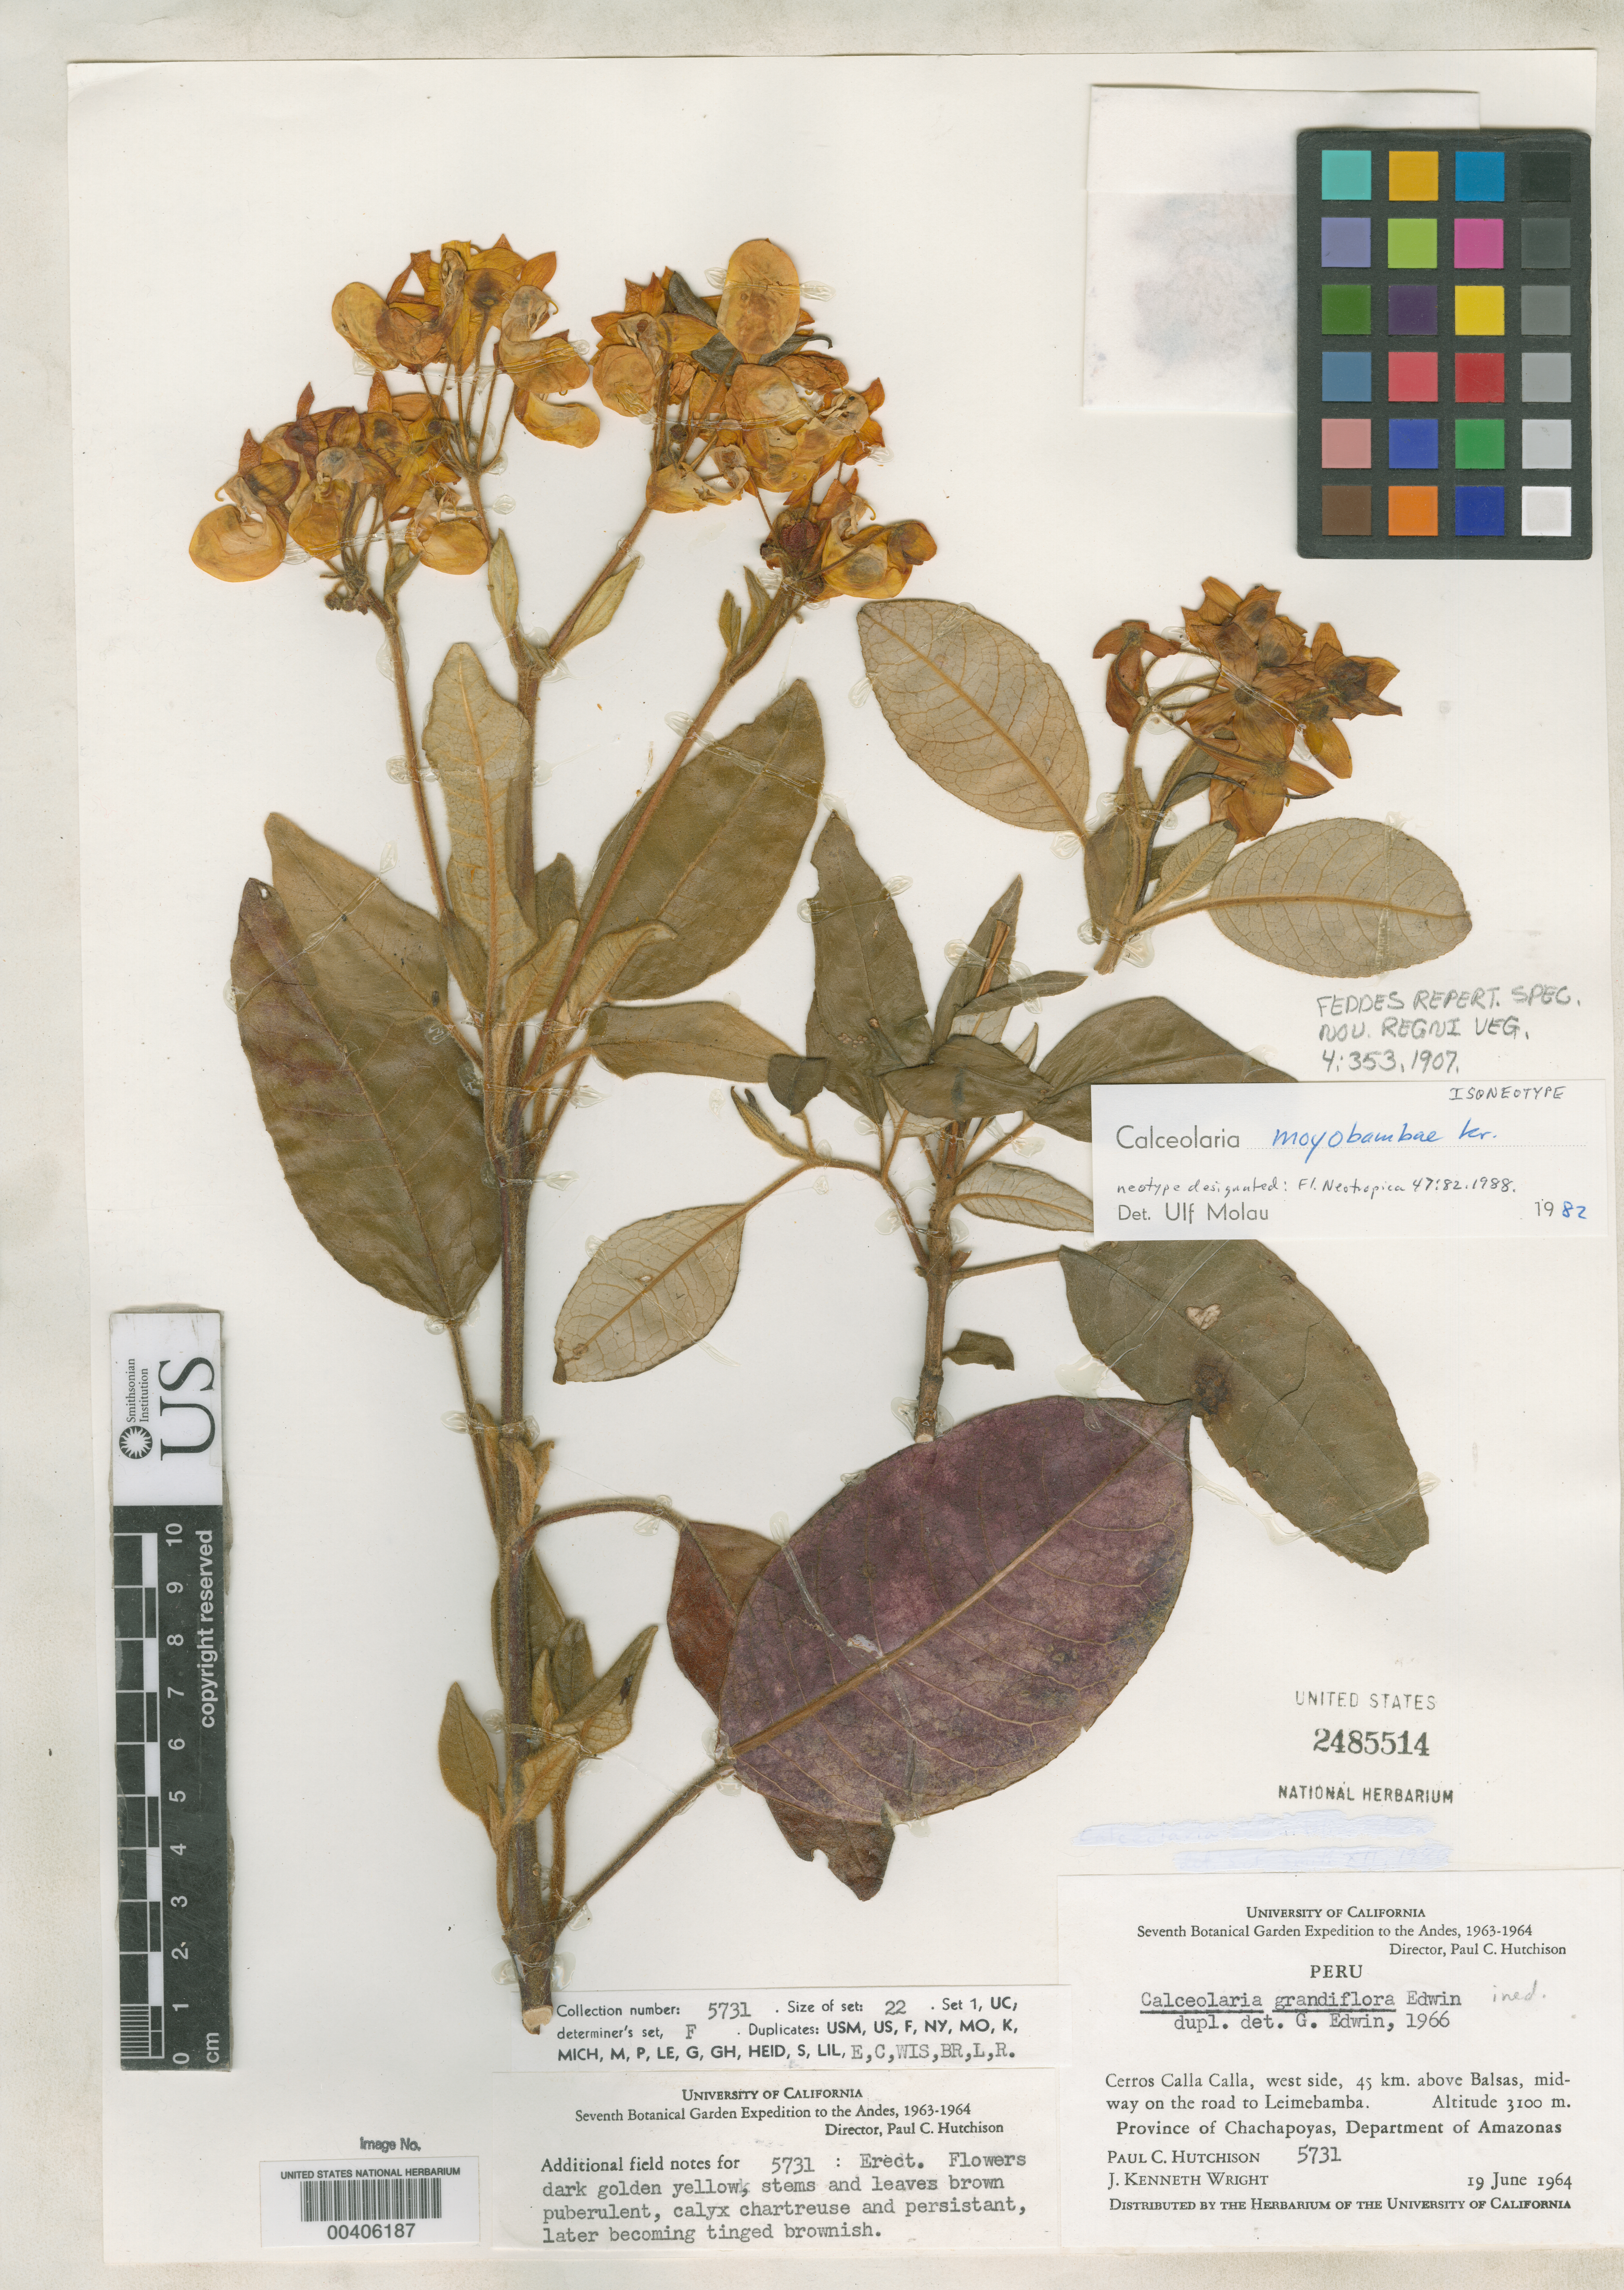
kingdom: Plantae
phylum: Tracheophyta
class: Magnoliopsida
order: Lamiales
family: Calceolariaceae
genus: Calceolaria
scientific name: Calceolaria moyobambae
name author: Kraenzl.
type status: Isoneotype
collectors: P. C. Hutchison & J. K. Wright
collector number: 5731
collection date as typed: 19 Jun 1964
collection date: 1964-06-19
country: Peru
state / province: Amazonas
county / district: Chachapoyas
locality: Cerro Calla-Calla, W side, 45 km above Balsas, midway on road to Leimebamba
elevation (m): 3100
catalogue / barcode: US 2485514